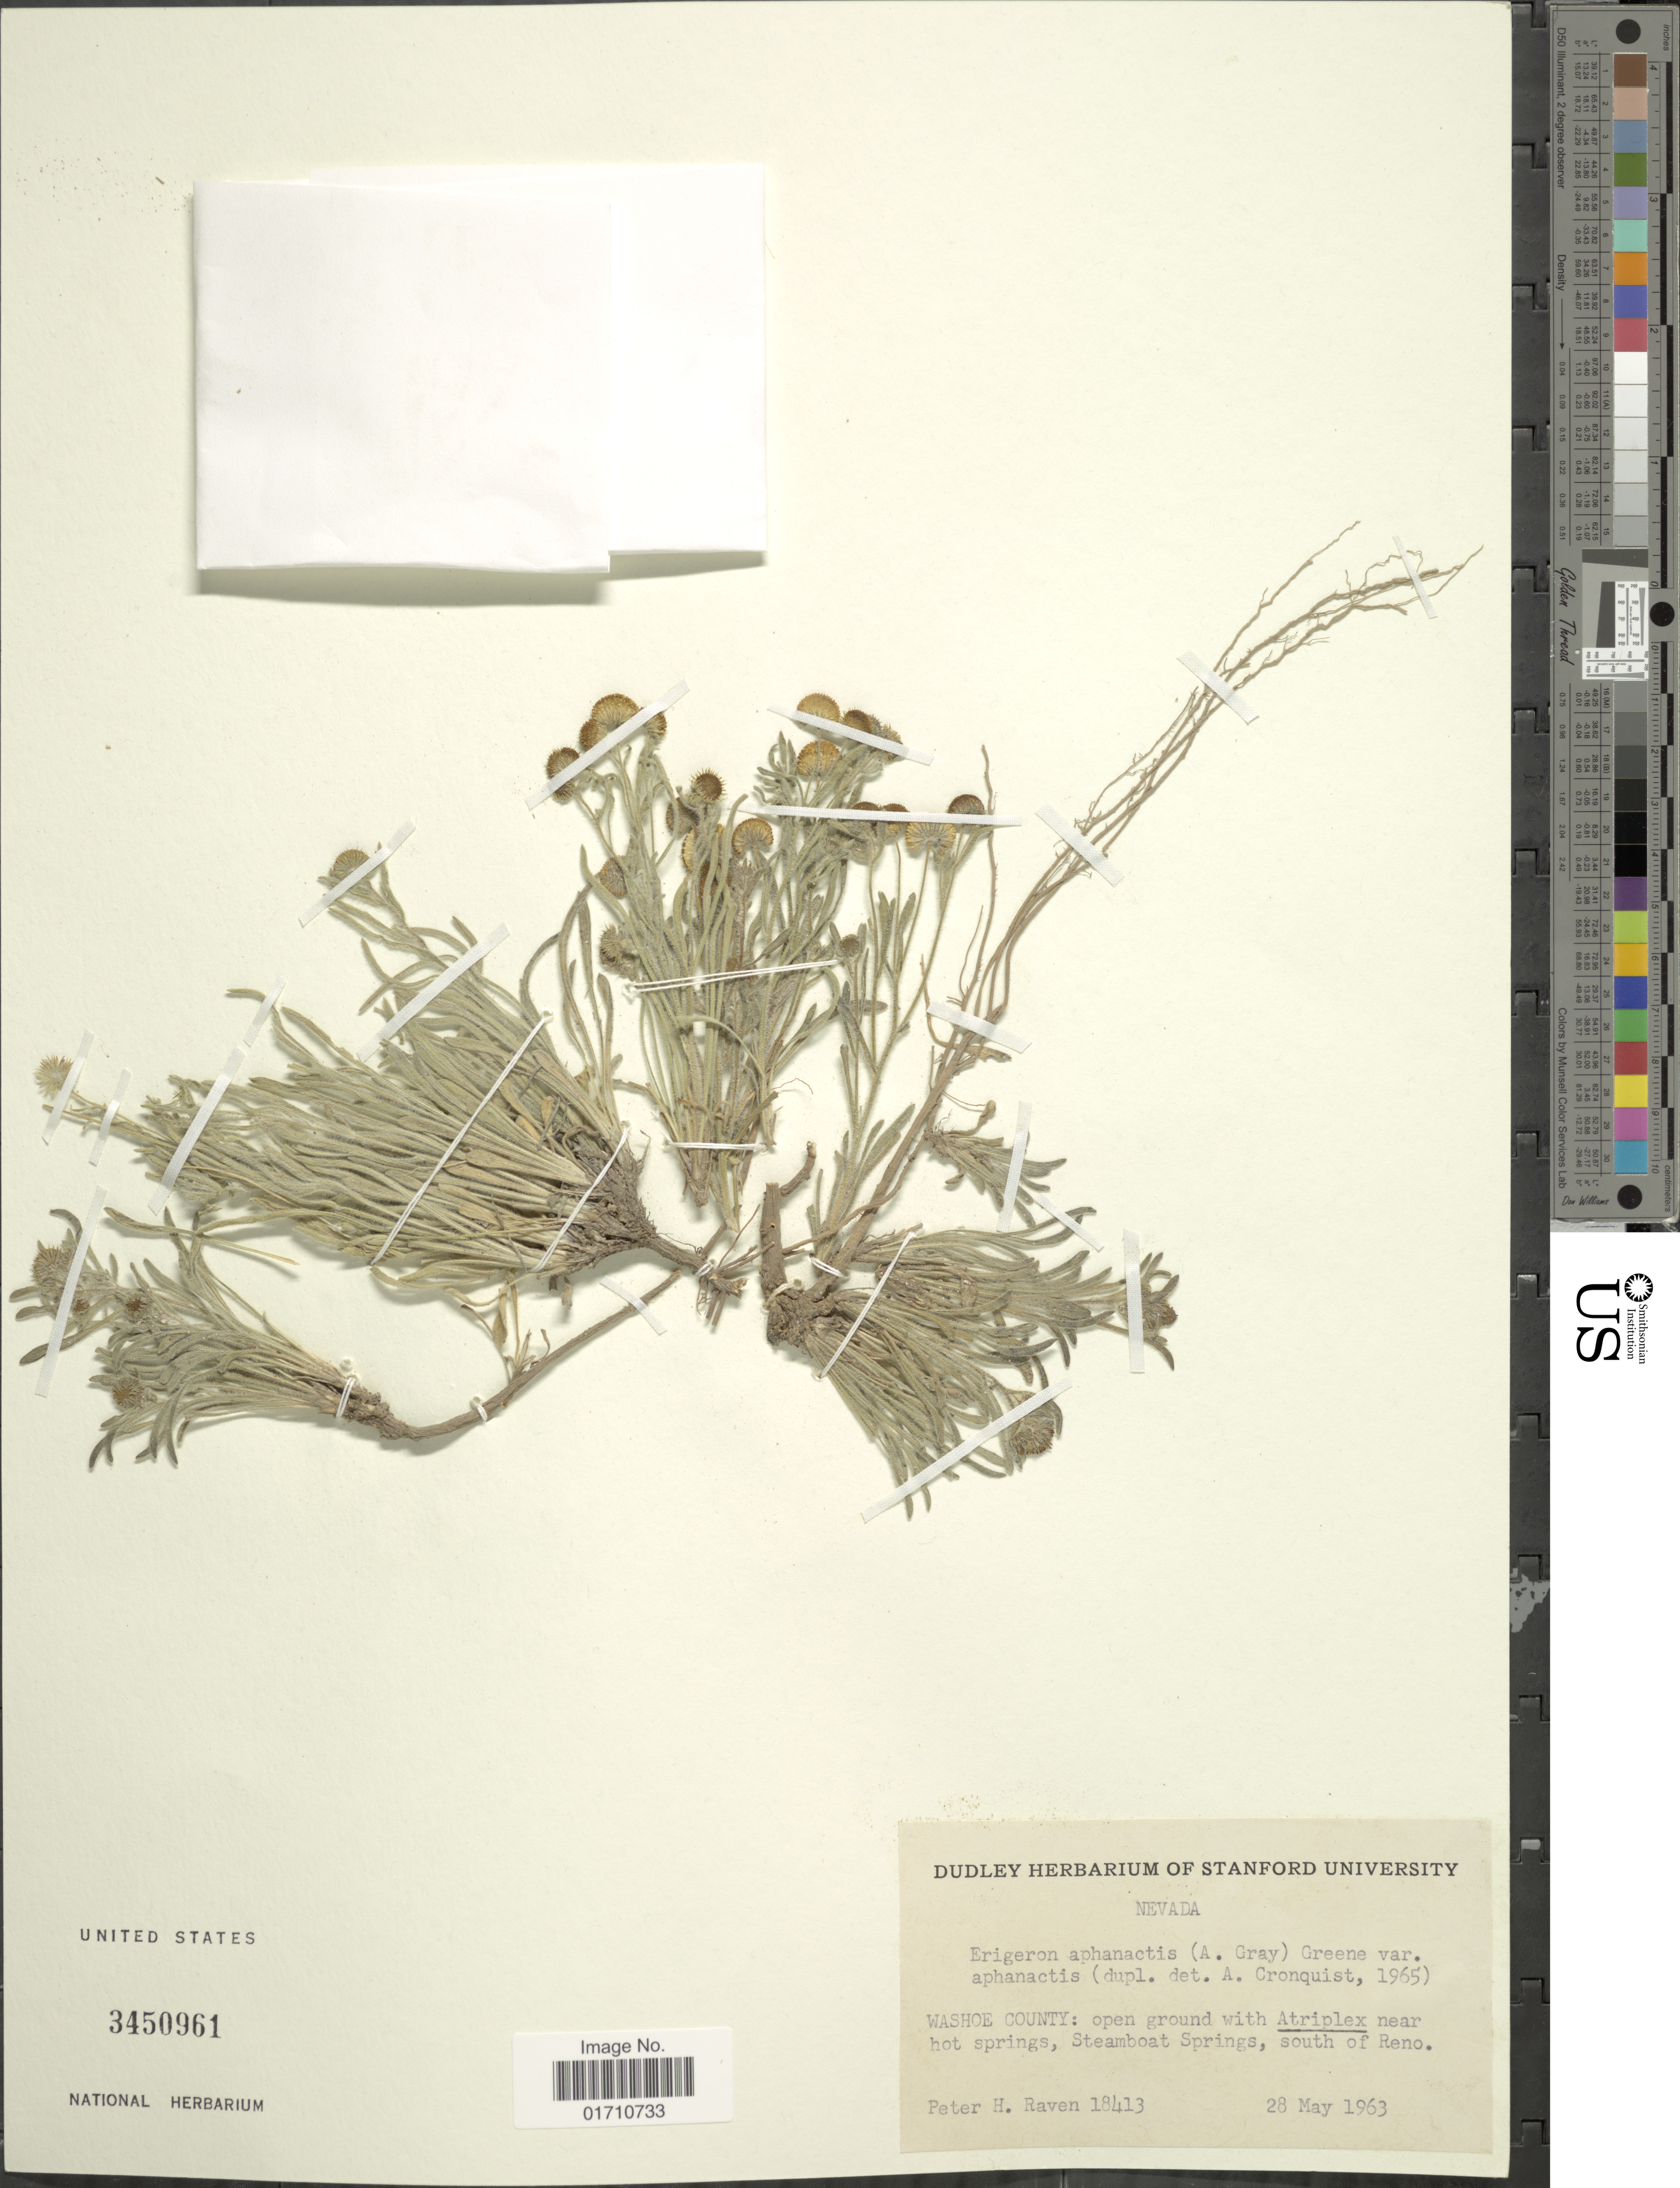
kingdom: Plantae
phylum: Tracheophyta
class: Magnoliopsida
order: Asterales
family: Asteraceae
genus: Erigeron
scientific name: Erigeron aphanactis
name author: (A. Gray) Greene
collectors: P. Raven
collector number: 18413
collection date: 1963-05-28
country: United States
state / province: Nevada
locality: Washoe County: open ground with Atriplex near hot springs, Steamboat Springs, south of Reno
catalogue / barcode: US 3450961